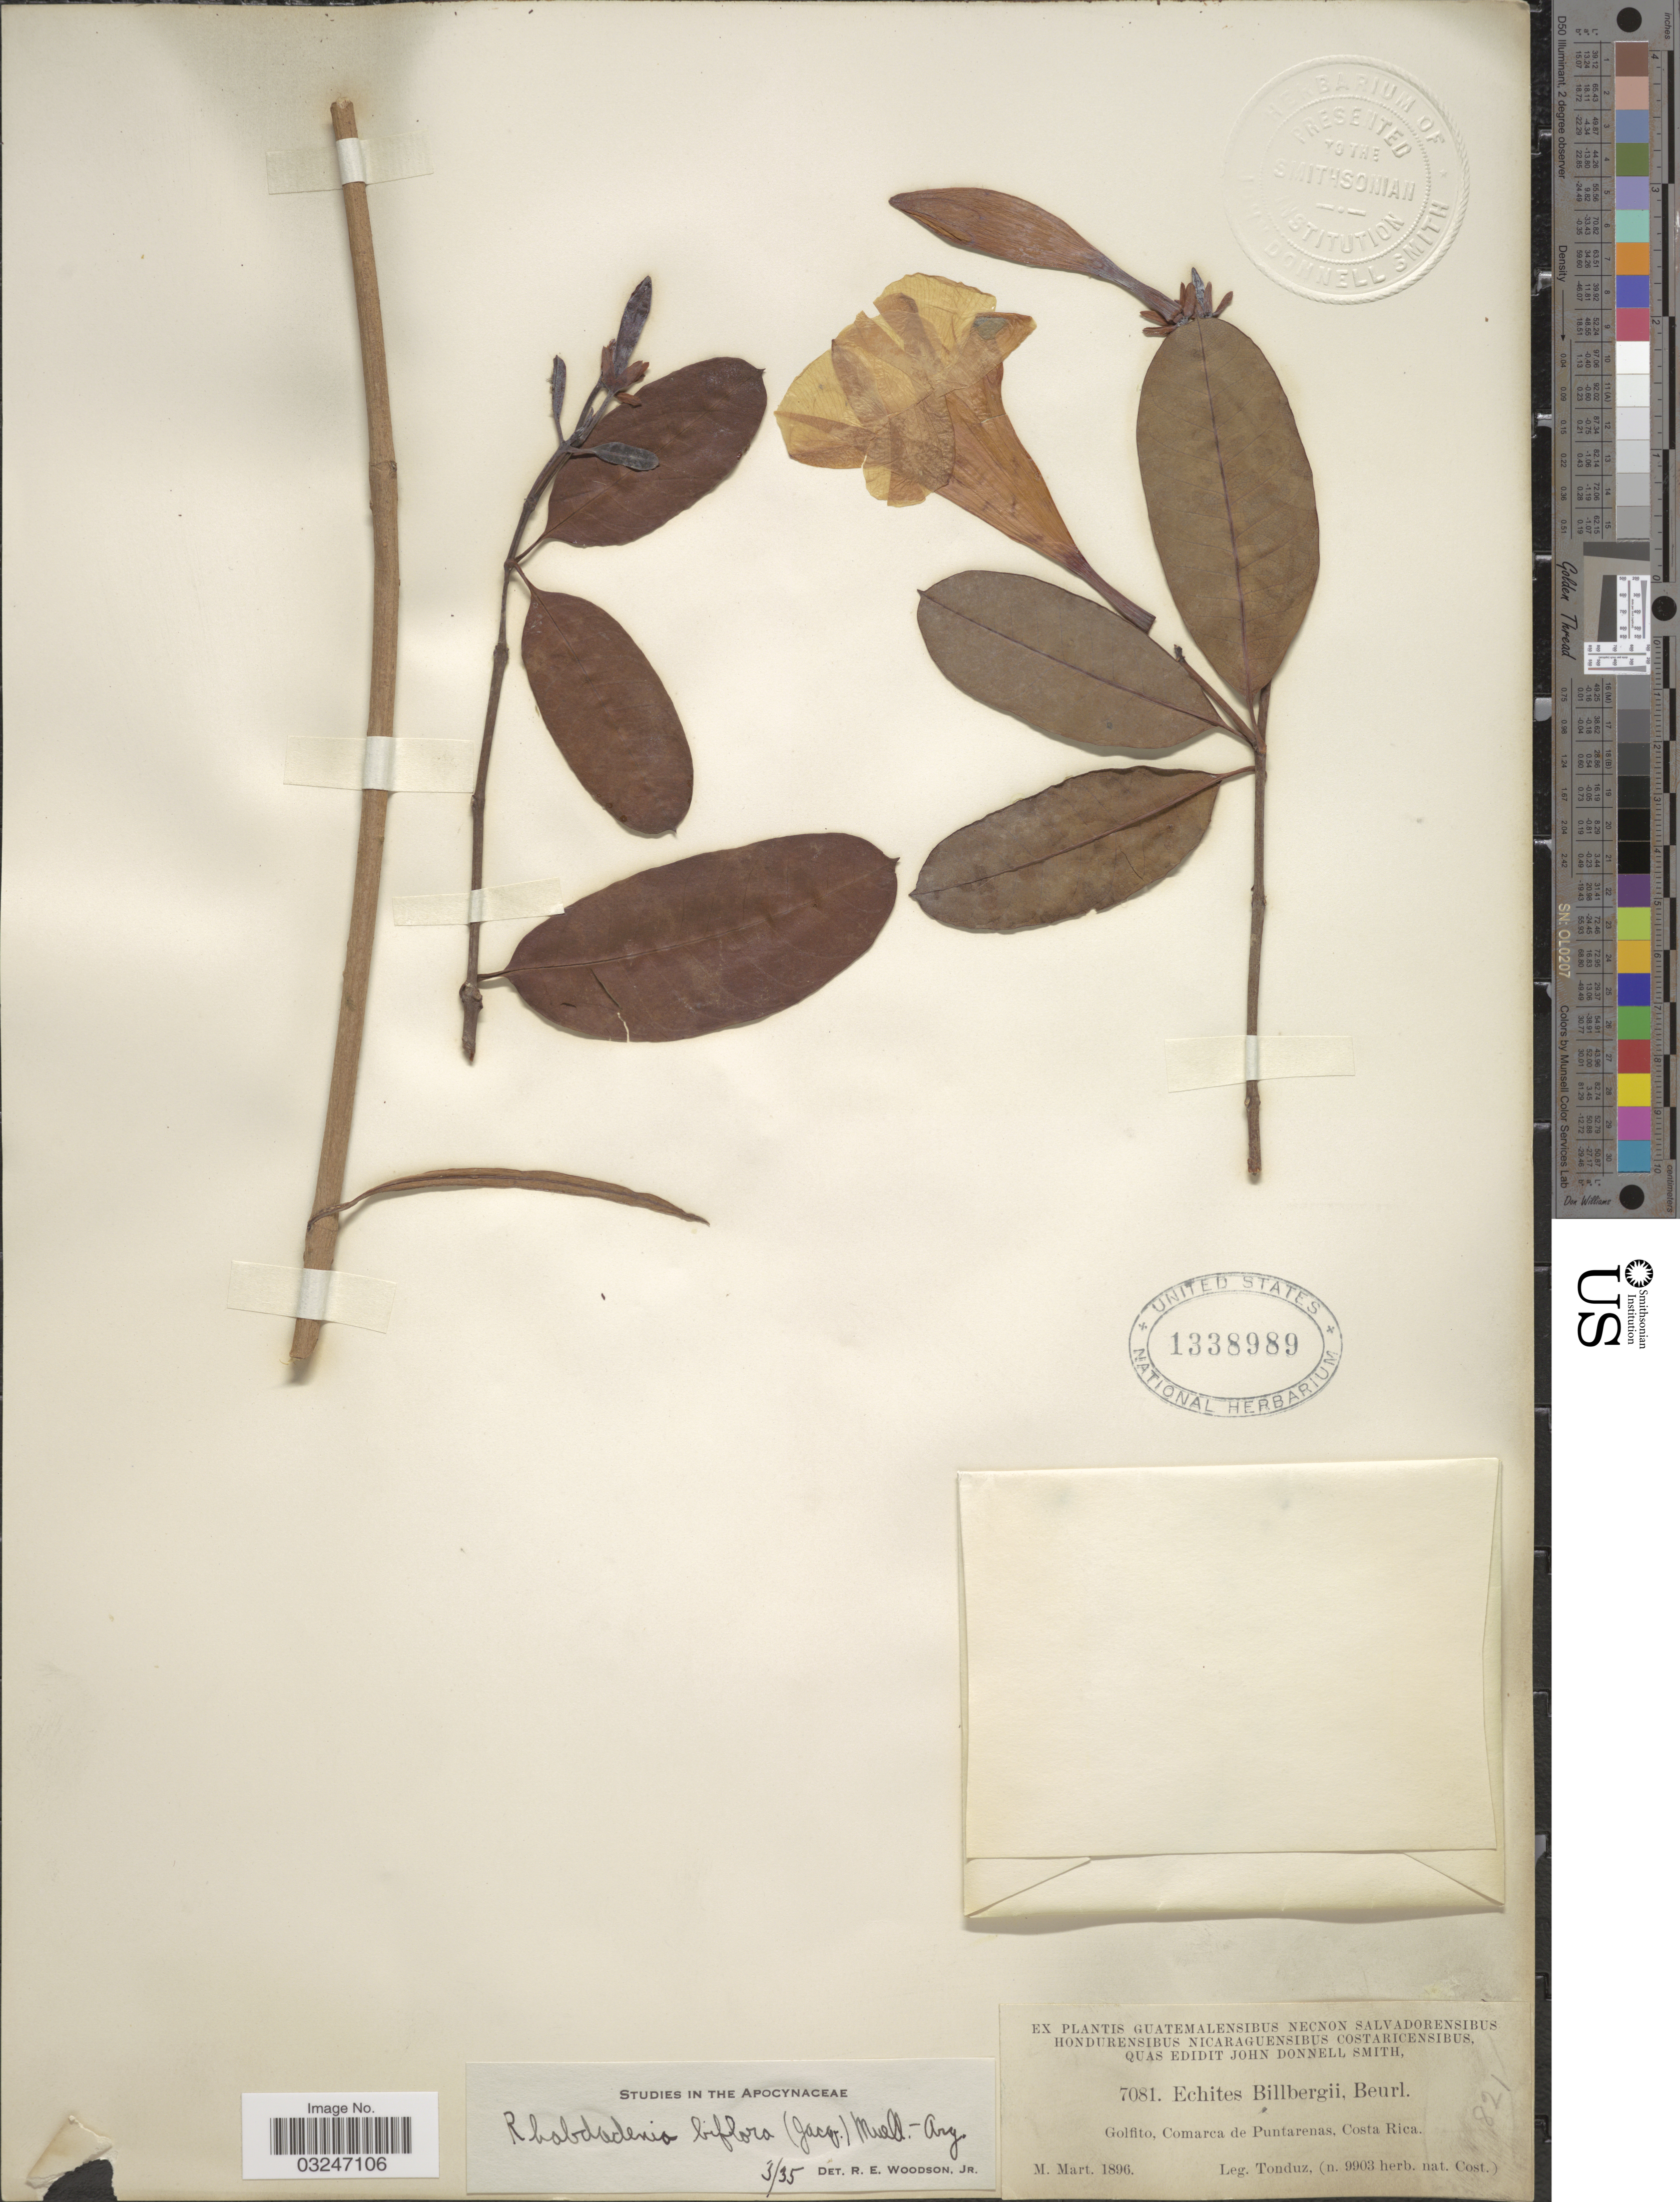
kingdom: Plantae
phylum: Tracheophyta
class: Magnoliopsida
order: Gentianales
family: Apocynaceae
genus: Rhabdadenia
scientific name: Rhabdadenia paludosa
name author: (Vahl) Miers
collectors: Tonduz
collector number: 7081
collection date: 1896-03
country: Costa Rica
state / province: Puntarenas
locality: Golfito, Comarca de Puntarenas.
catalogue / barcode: US 1338989